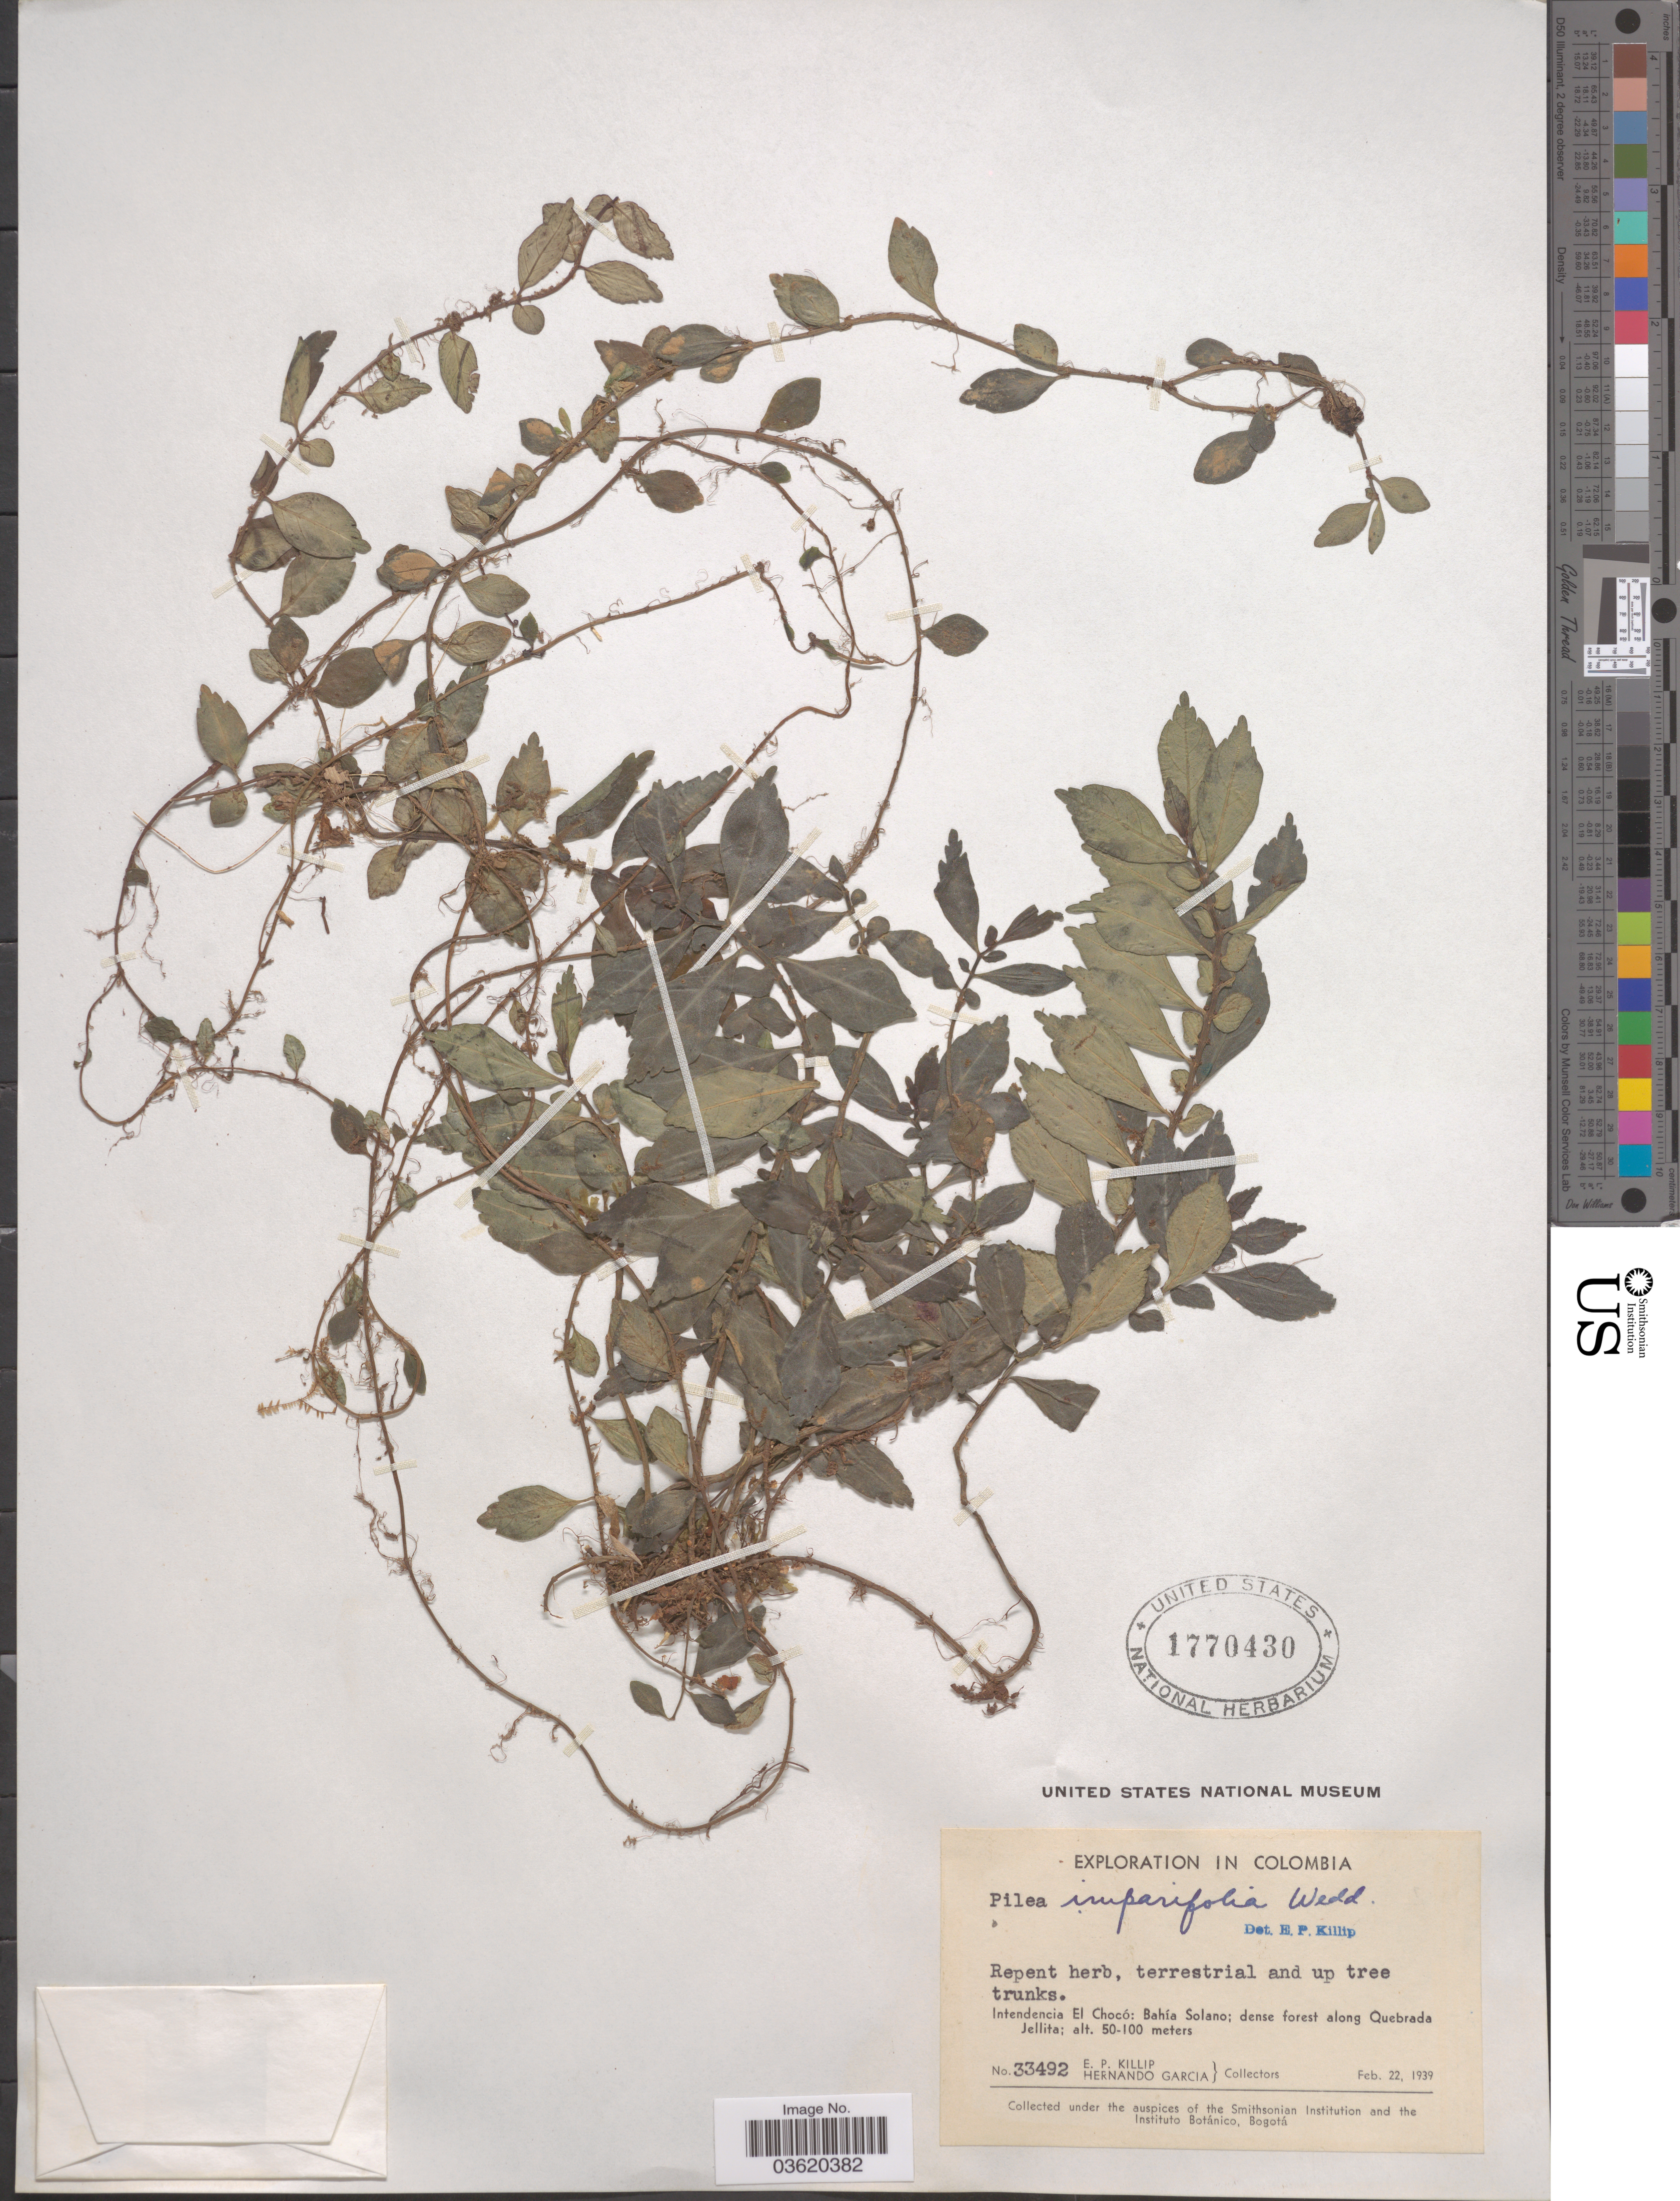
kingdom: Plantae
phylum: Tracheophyta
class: Magnoliopsida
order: Rosales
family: Urticaceae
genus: Pilea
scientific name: Pilea imparifolia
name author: Wedd.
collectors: E. P. Killip & H. Garcia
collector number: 33492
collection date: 1939-02-22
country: Colombia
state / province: Chocó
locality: Intendecia El Chocó: Bahía Solano; dense forest along Quebrada Jellita.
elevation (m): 50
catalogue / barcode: US 1770430